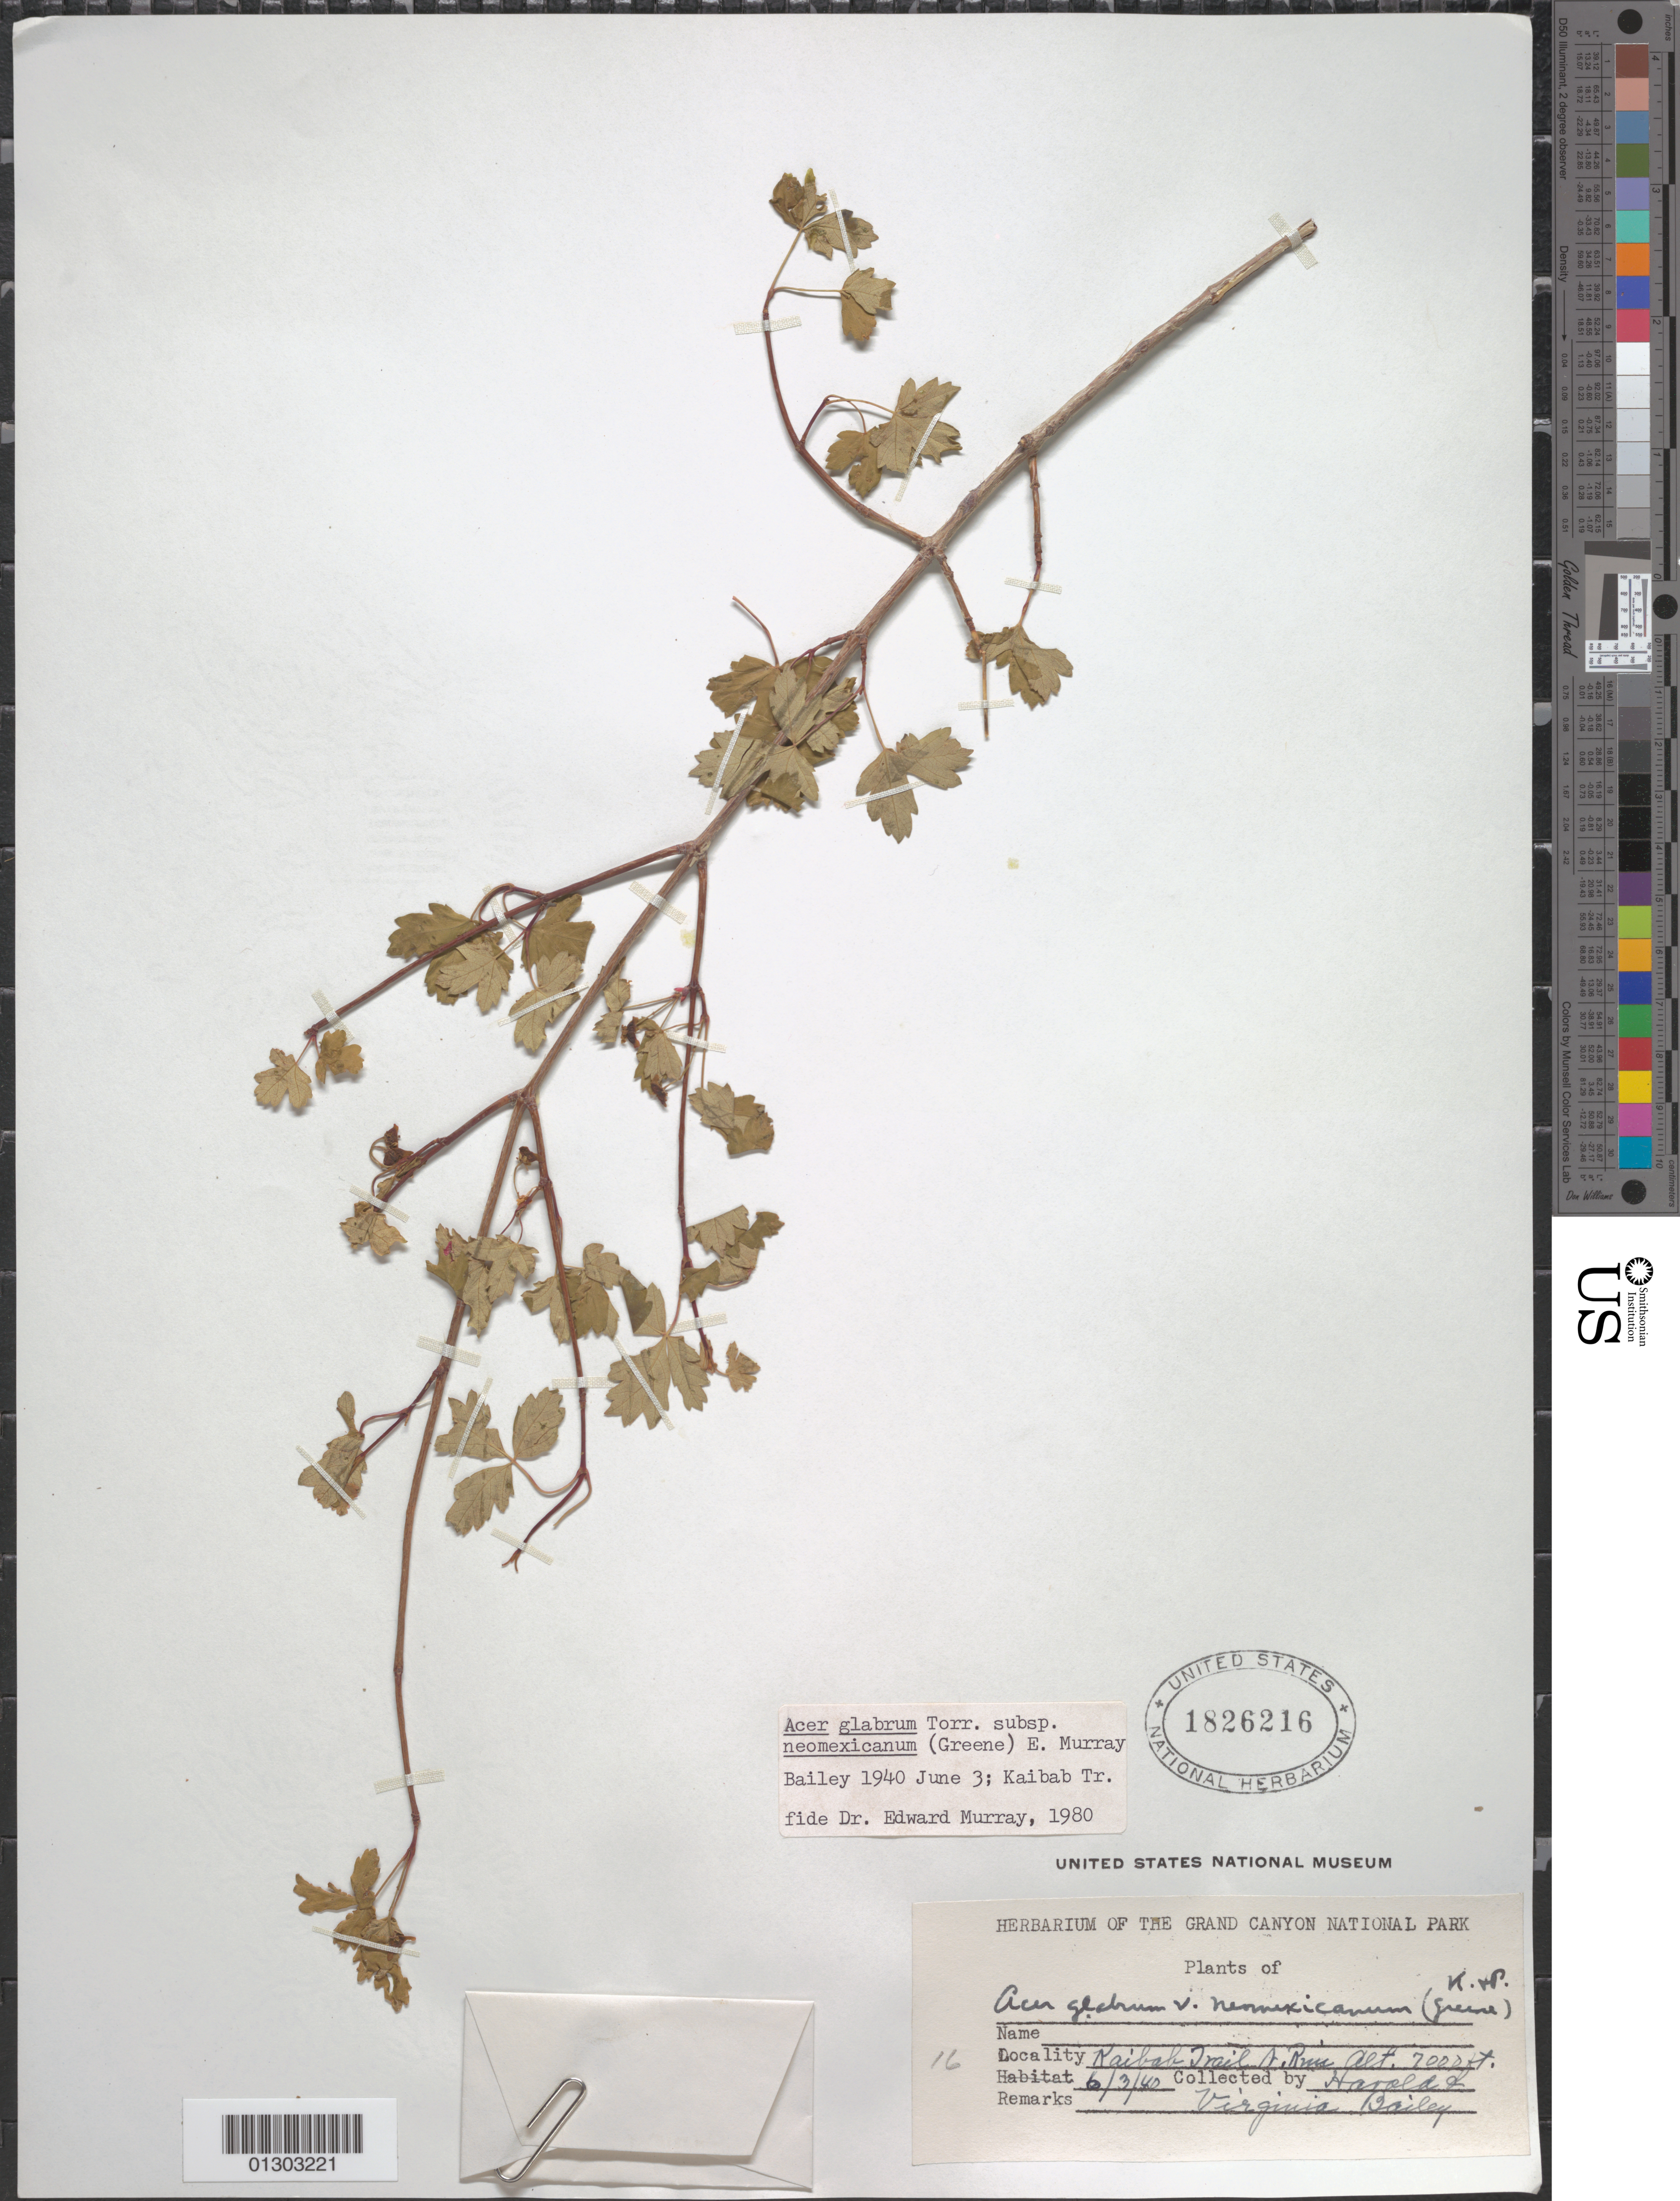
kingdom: Plantae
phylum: Tracheophyta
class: Magnoliopsida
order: Sapindales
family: Sapindaceae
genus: Acer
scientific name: Acer glabrum subsp. neomexicanum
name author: (Greene) A.E. Murray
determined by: Murray, Edward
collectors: H. Bailey & V. L. Bailey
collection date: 1940-06-03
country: United States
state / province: Arizona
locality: Kaibab Trail, N. Rim.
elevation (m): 2134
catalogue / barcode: US 1826216